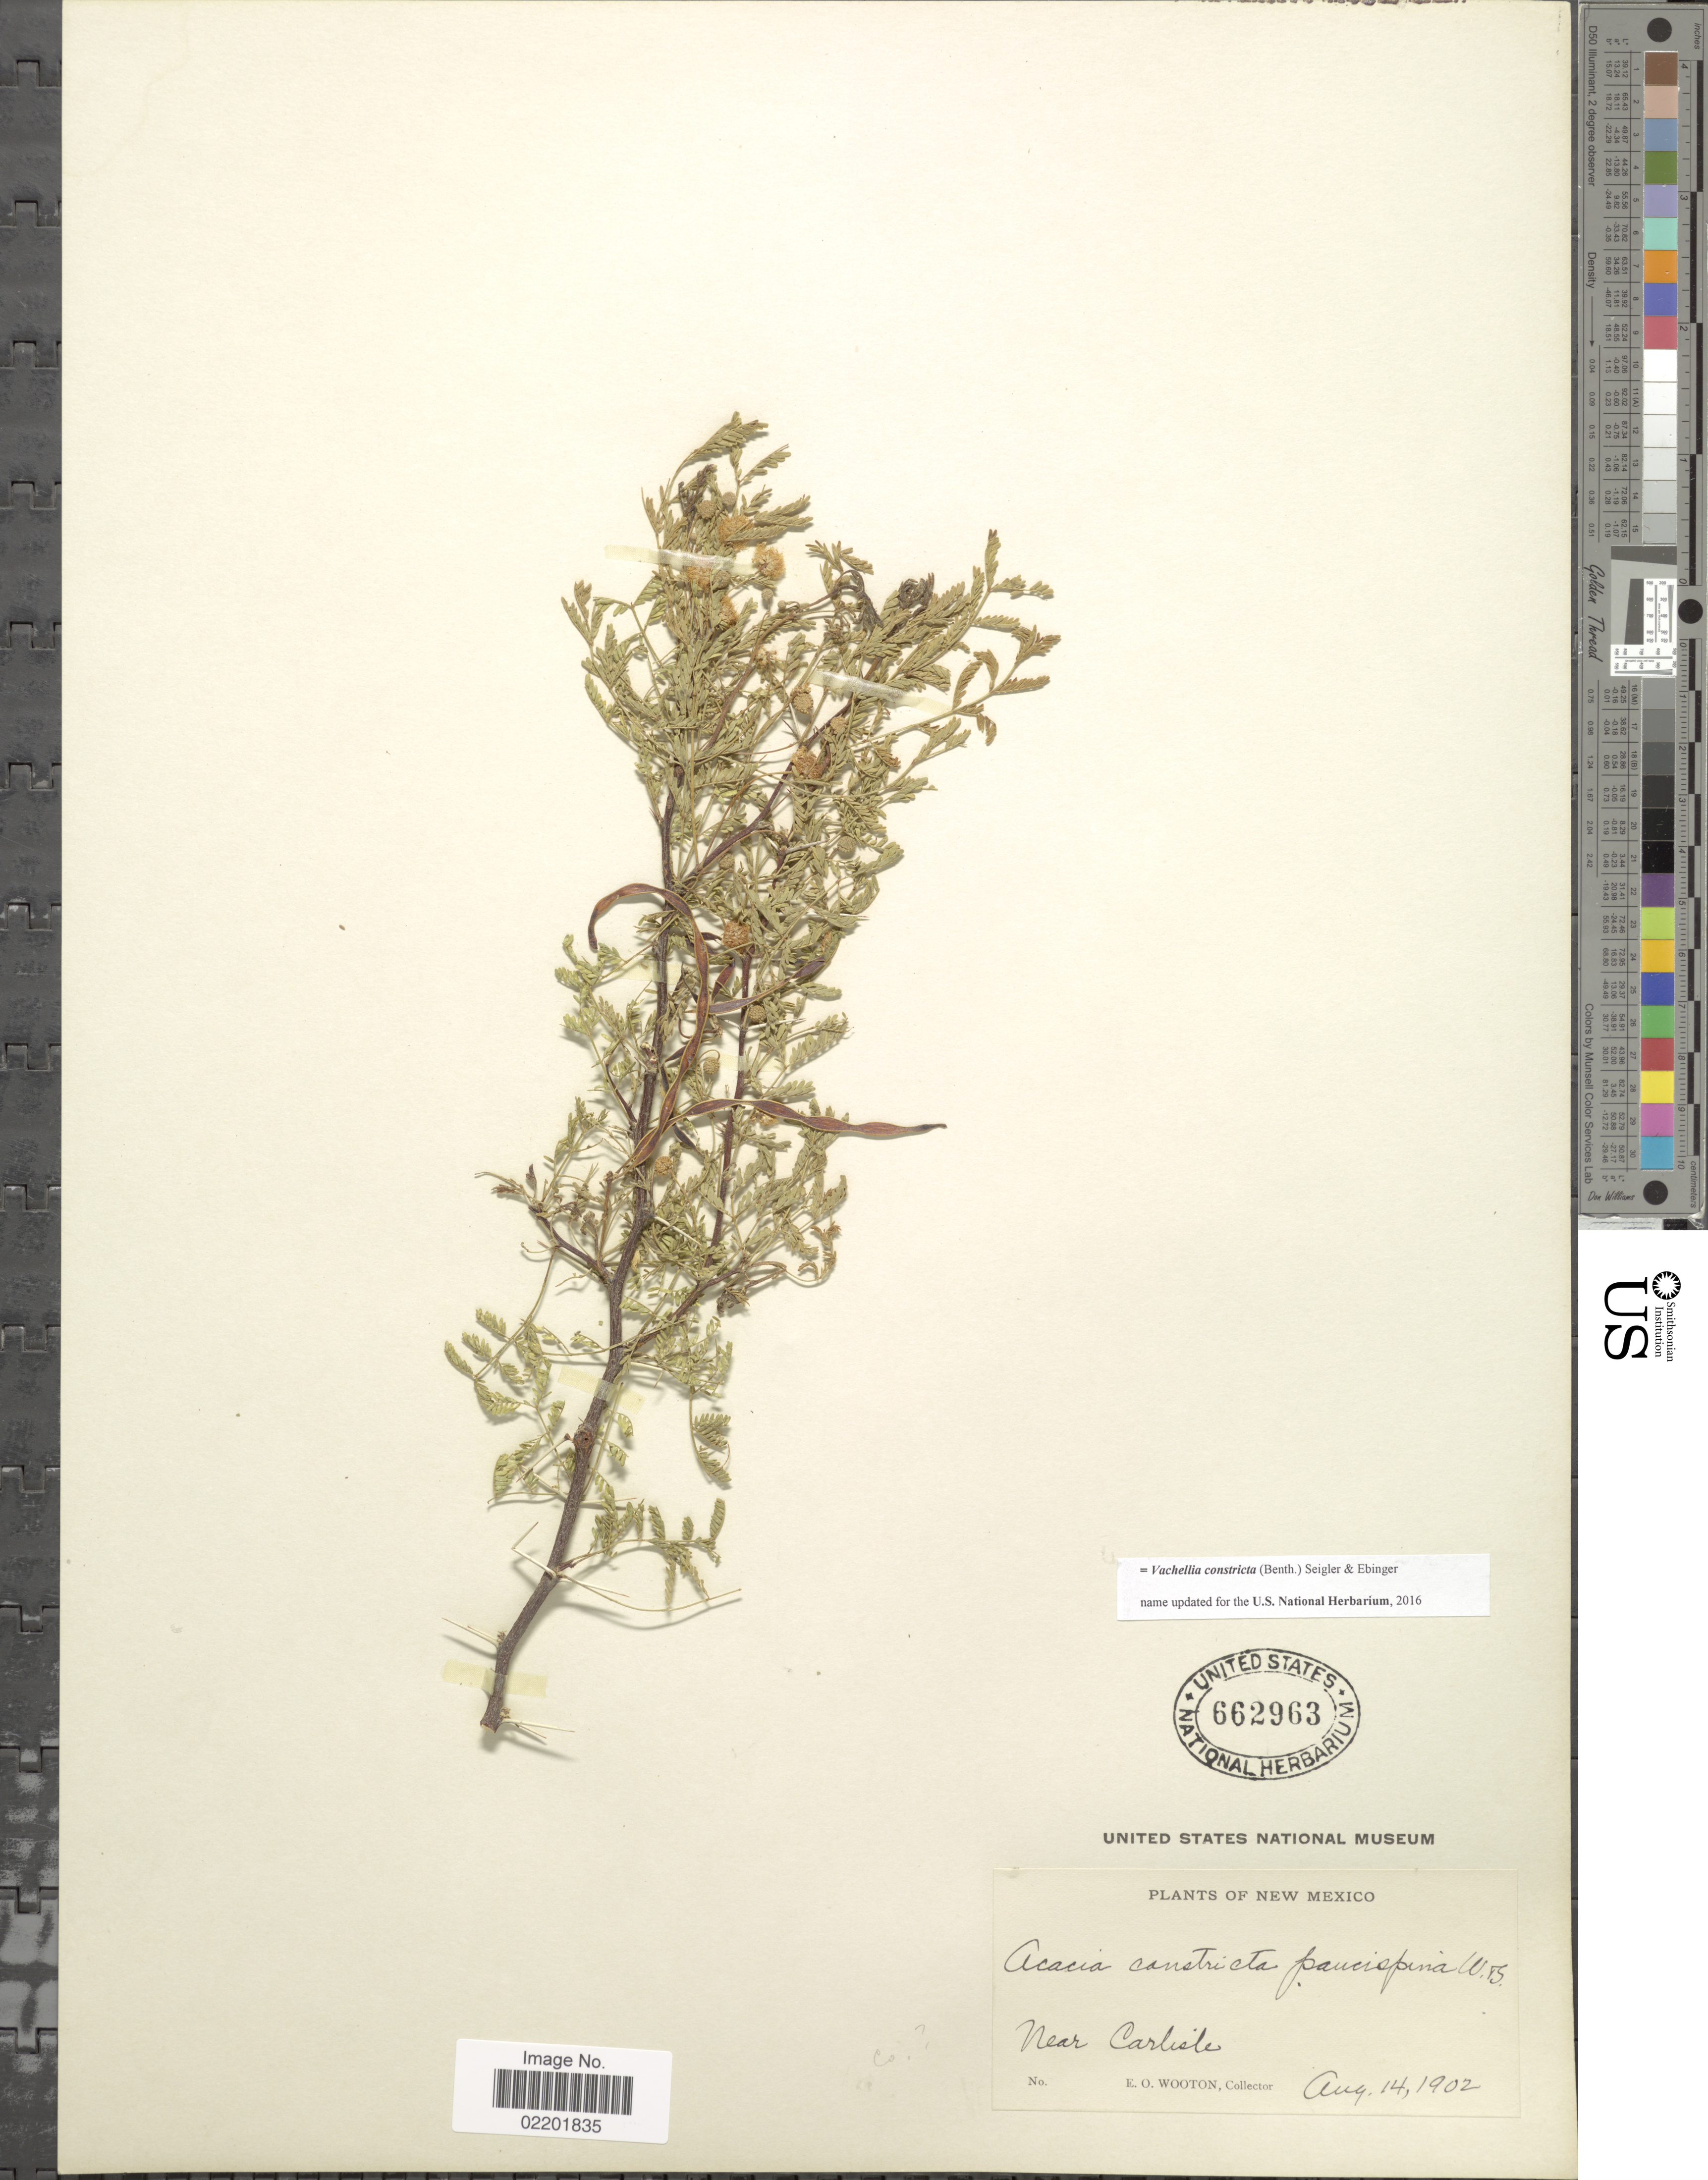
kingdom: Plantae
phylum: Tracheophyta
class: Magnoliopsida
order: Fabales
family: Fabaceae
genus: Vachellia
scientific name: Vachellia constricta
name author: (Benth.) Seigler & Ebinger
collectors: E. O. Wooton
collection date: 1902-08-14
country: United States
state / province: New Mexico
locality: Near Carlisle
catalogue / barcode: US 662963